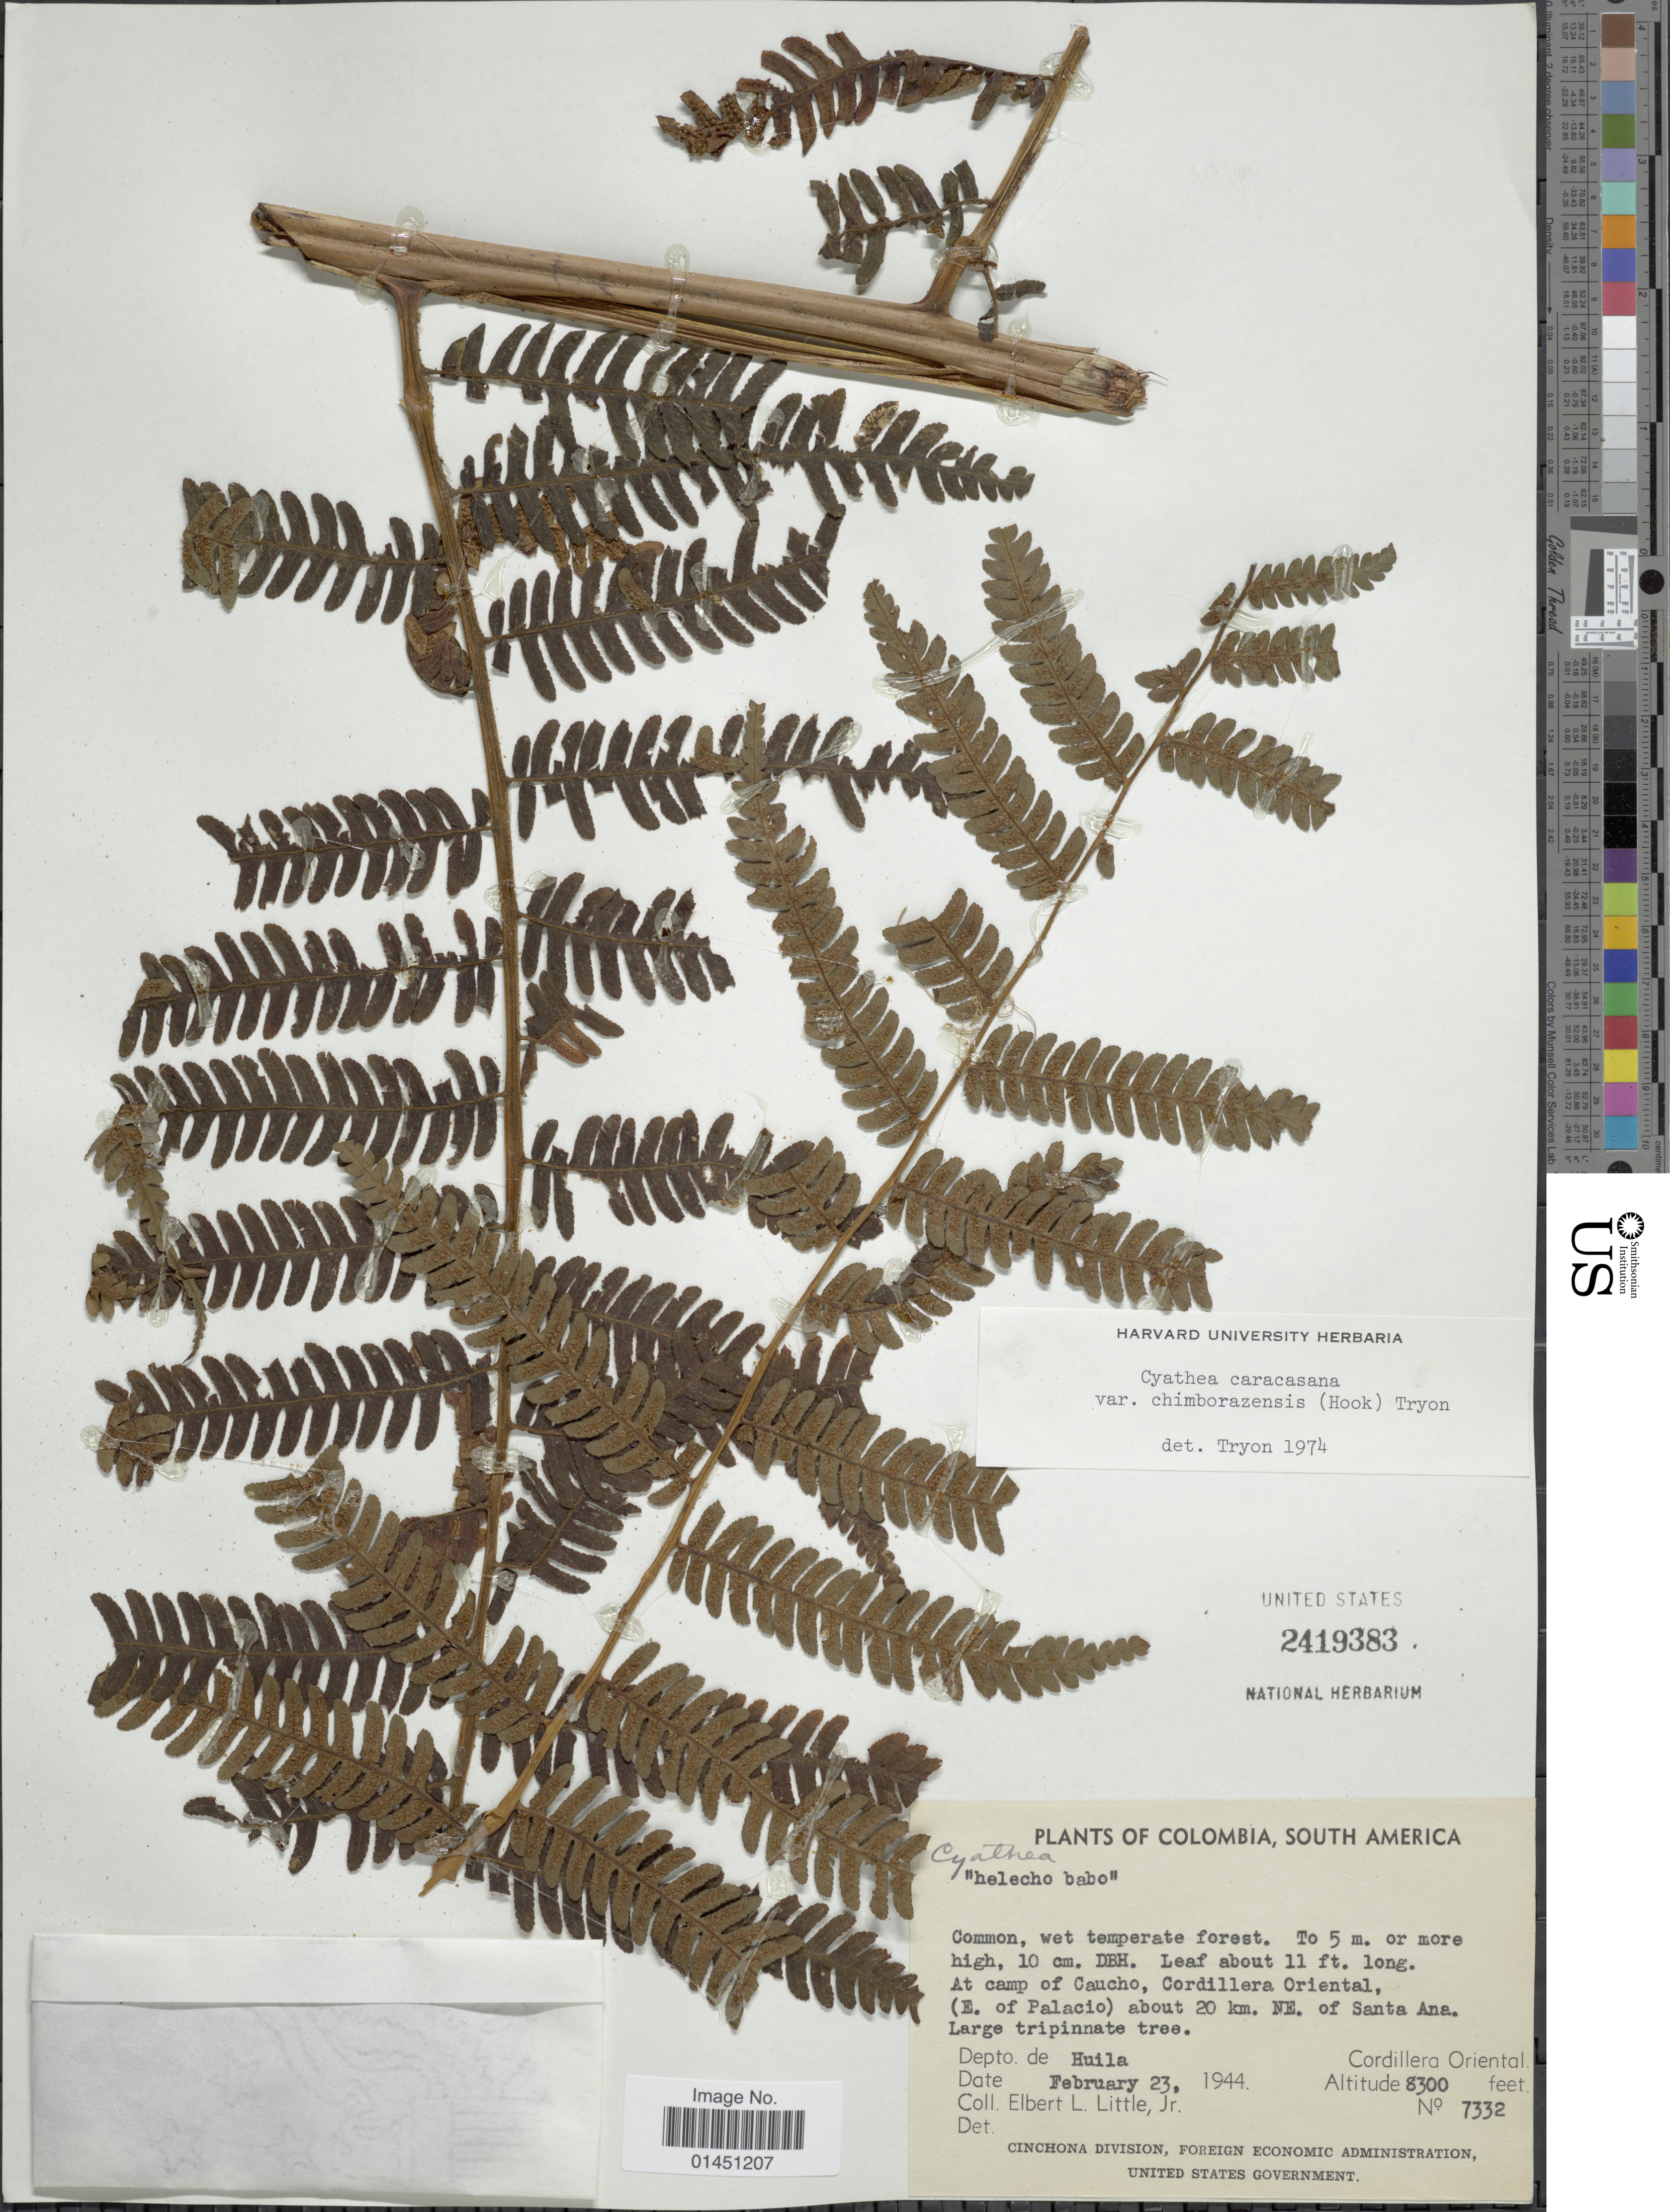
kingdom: Plantae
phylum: Tracheophyta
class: Polypodiopsida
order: Cyatheales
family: Cyatheaceae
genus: Cyathea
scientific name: Cyathea caracasana var. chimborazensis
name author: (Hook.) R.M. Tryon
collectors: E. L. Little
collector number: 7332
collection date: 1944-02-23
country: Colombia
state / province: Huila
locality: At camp of Caucho, Cordillera Oriental, (E. of Palacio) about 20 km. NE. of Santa Ana. Cordillera Oriental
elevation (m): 2530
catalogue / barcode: US 2419383